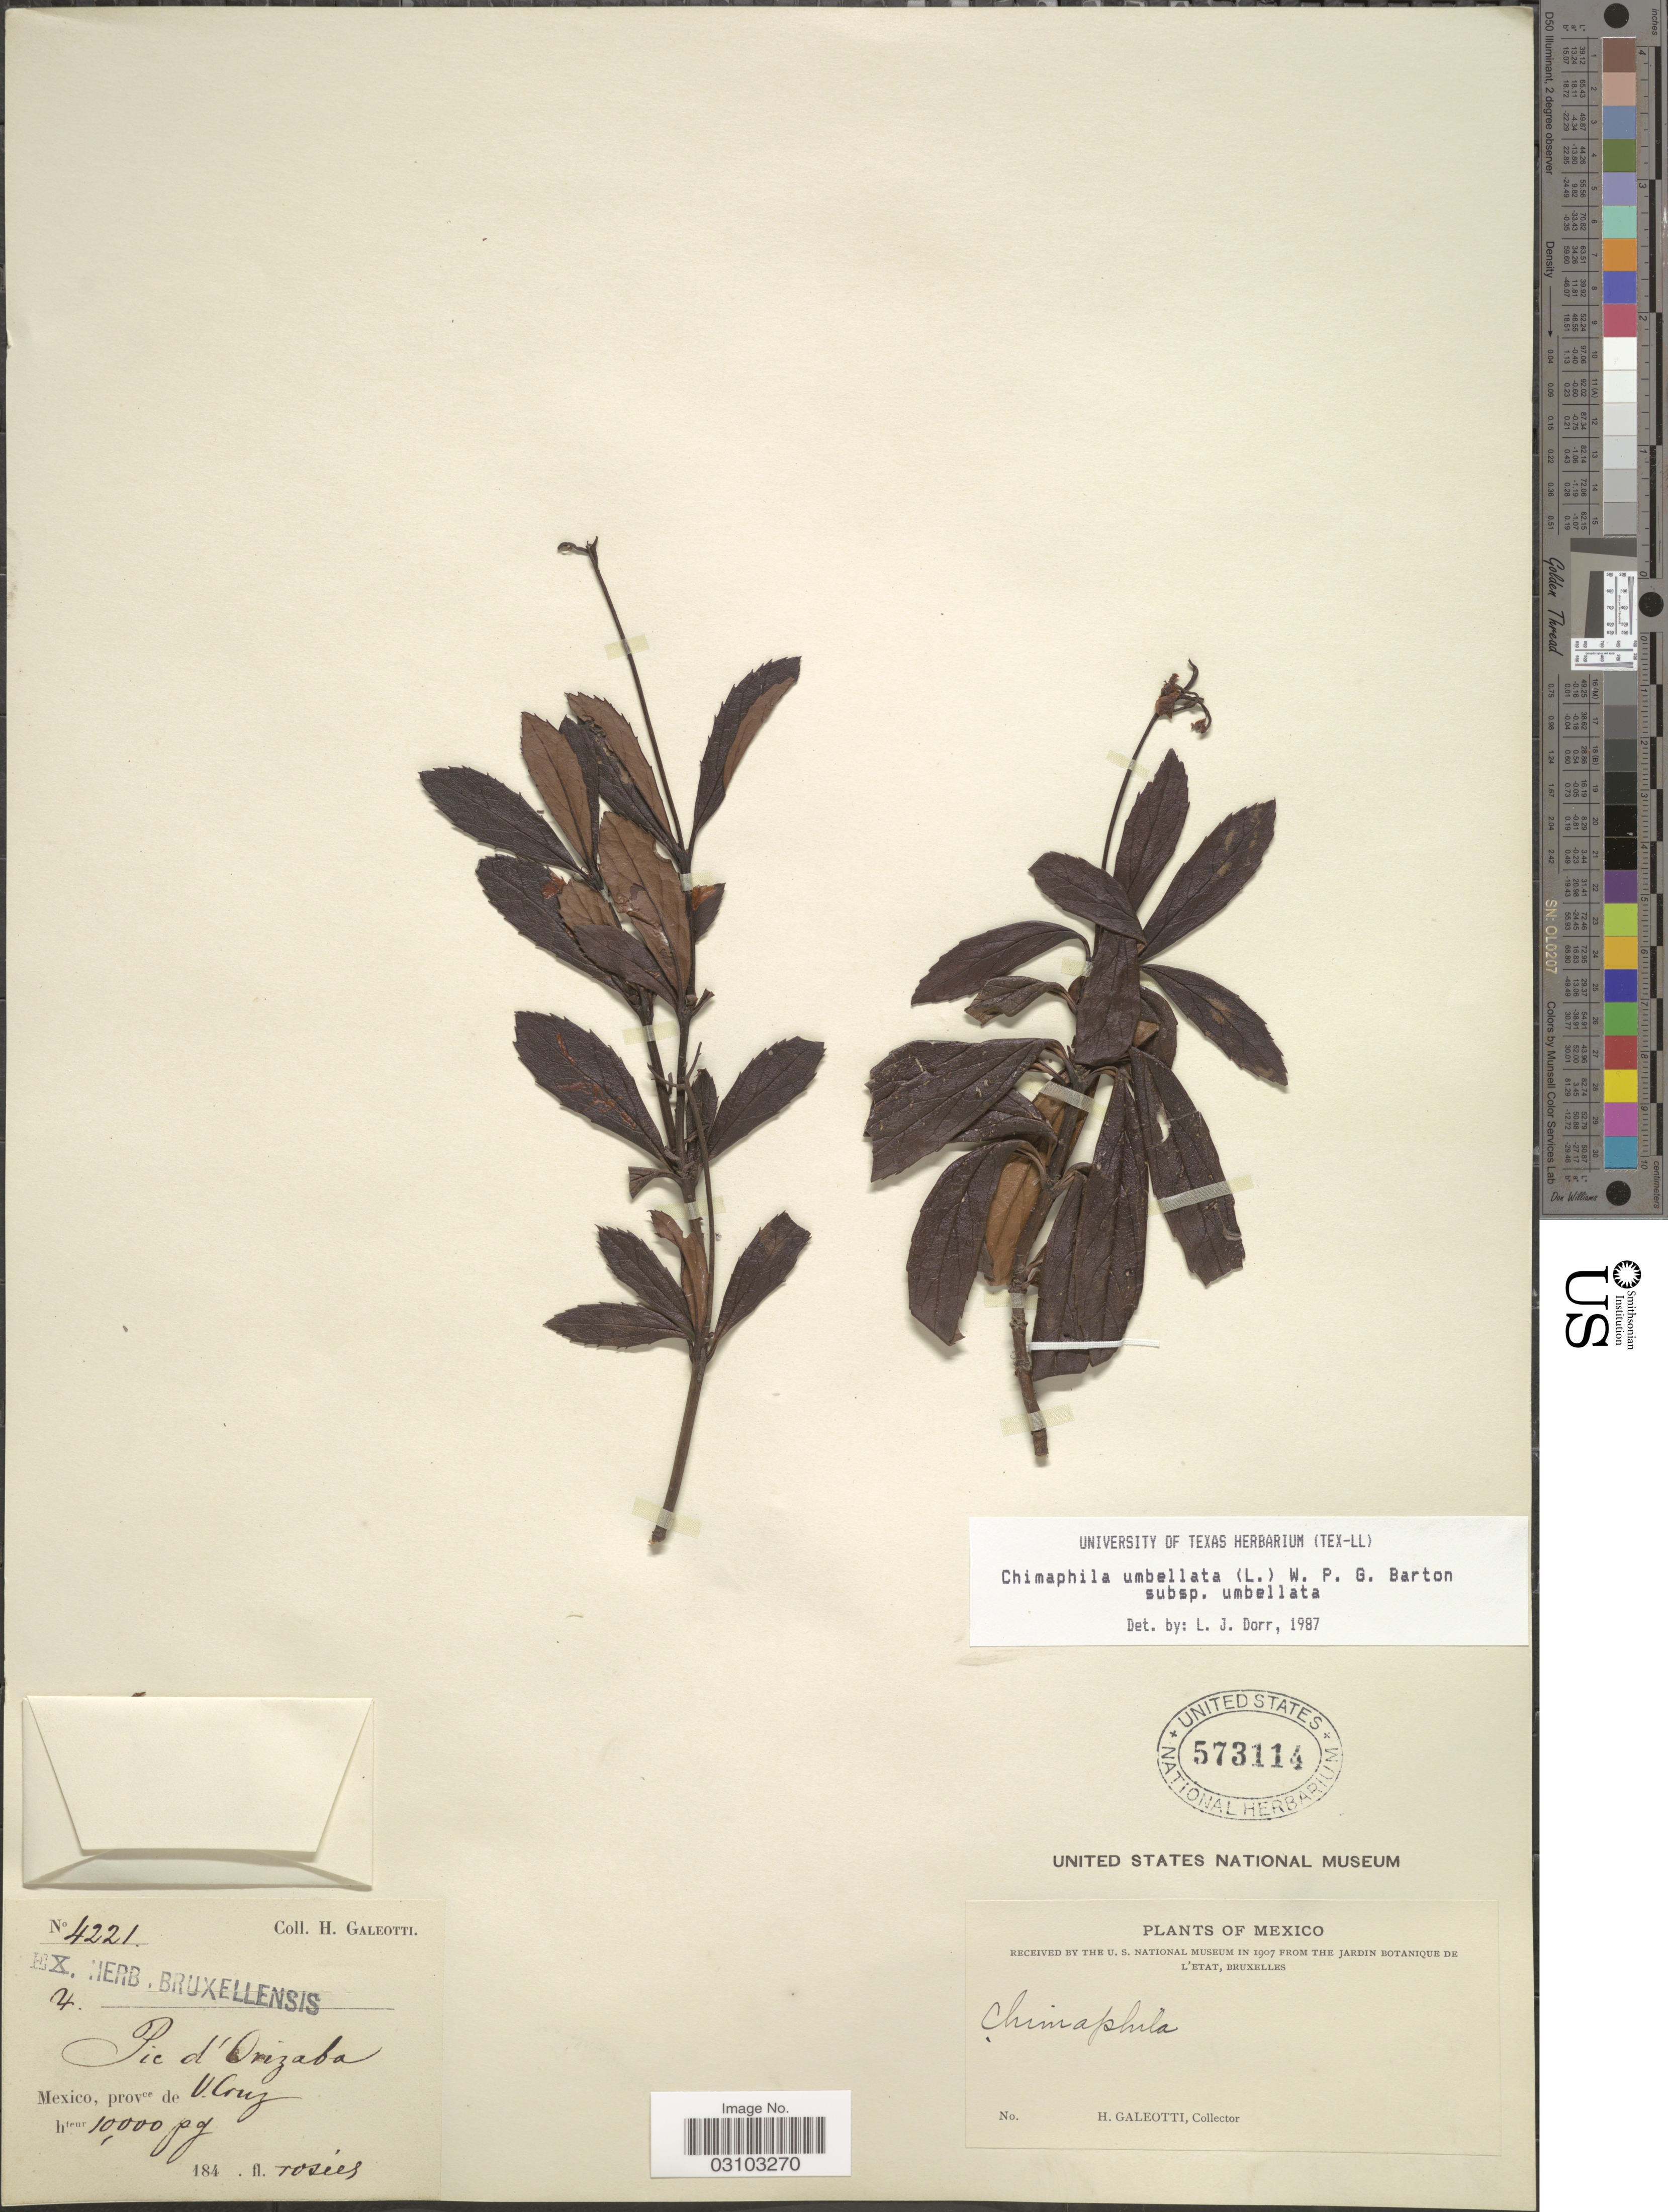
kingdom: Plantae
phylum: Tracheophyta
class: Magnoliopsida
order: Ericales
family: Ericaceae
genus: Chimaphila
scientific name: Chimaphila umbellata subsp. umbellata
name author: (L.) W.P.C. Barton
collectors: H. G. Galeotti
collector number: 4221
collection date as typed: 184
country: Mexico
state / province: Veracruz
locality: Pic. d'Orizaba, Provce de V. Cruz.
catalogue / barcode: US 573114